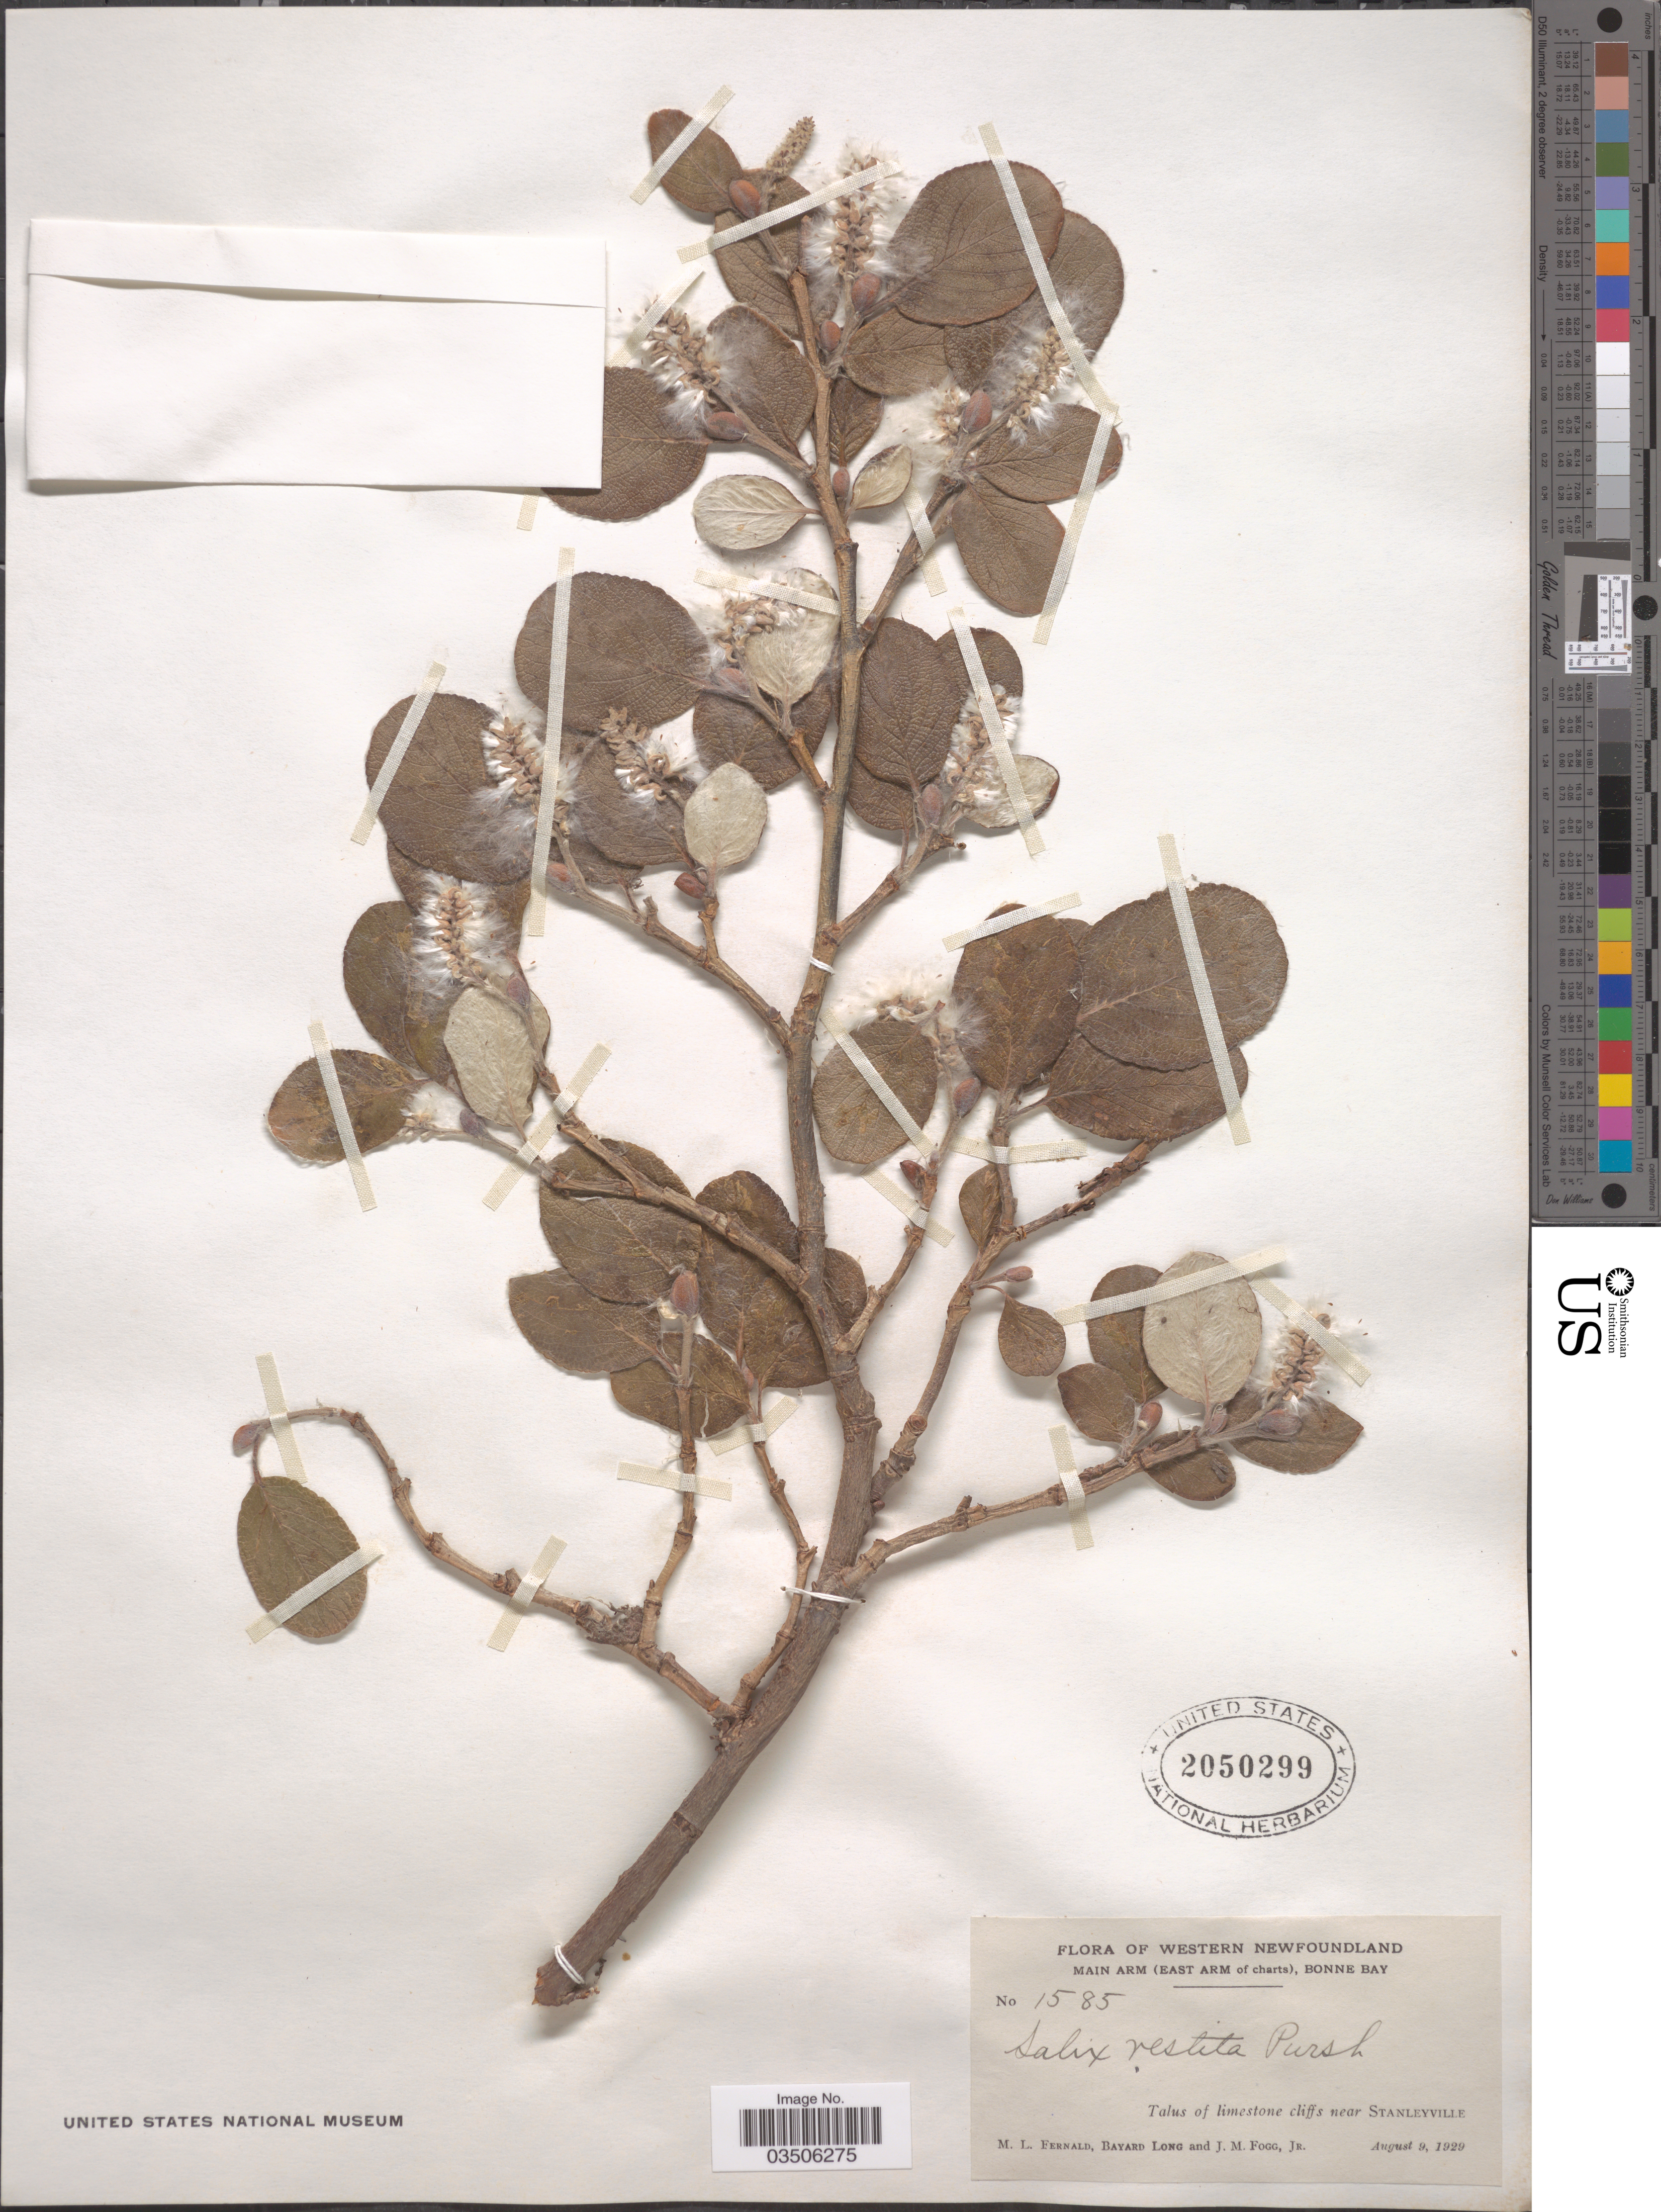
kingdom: Plantae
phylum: Tracheophyta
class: Magnoliopsida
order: Malpighiales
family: Salicaceae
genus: Salix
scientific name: Salix vestita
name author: Pursh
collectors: M. L. Fernald, B. Long & J. Fogg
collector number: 1585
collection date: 1929-08-09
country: Canada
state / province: Newfoundland and Labrador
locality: Western Newfoundland. Main Arm (East Arm of charts), Bonne Bay. Talus of limestone cliffs near Stanleyville.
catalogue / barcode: US 2050299